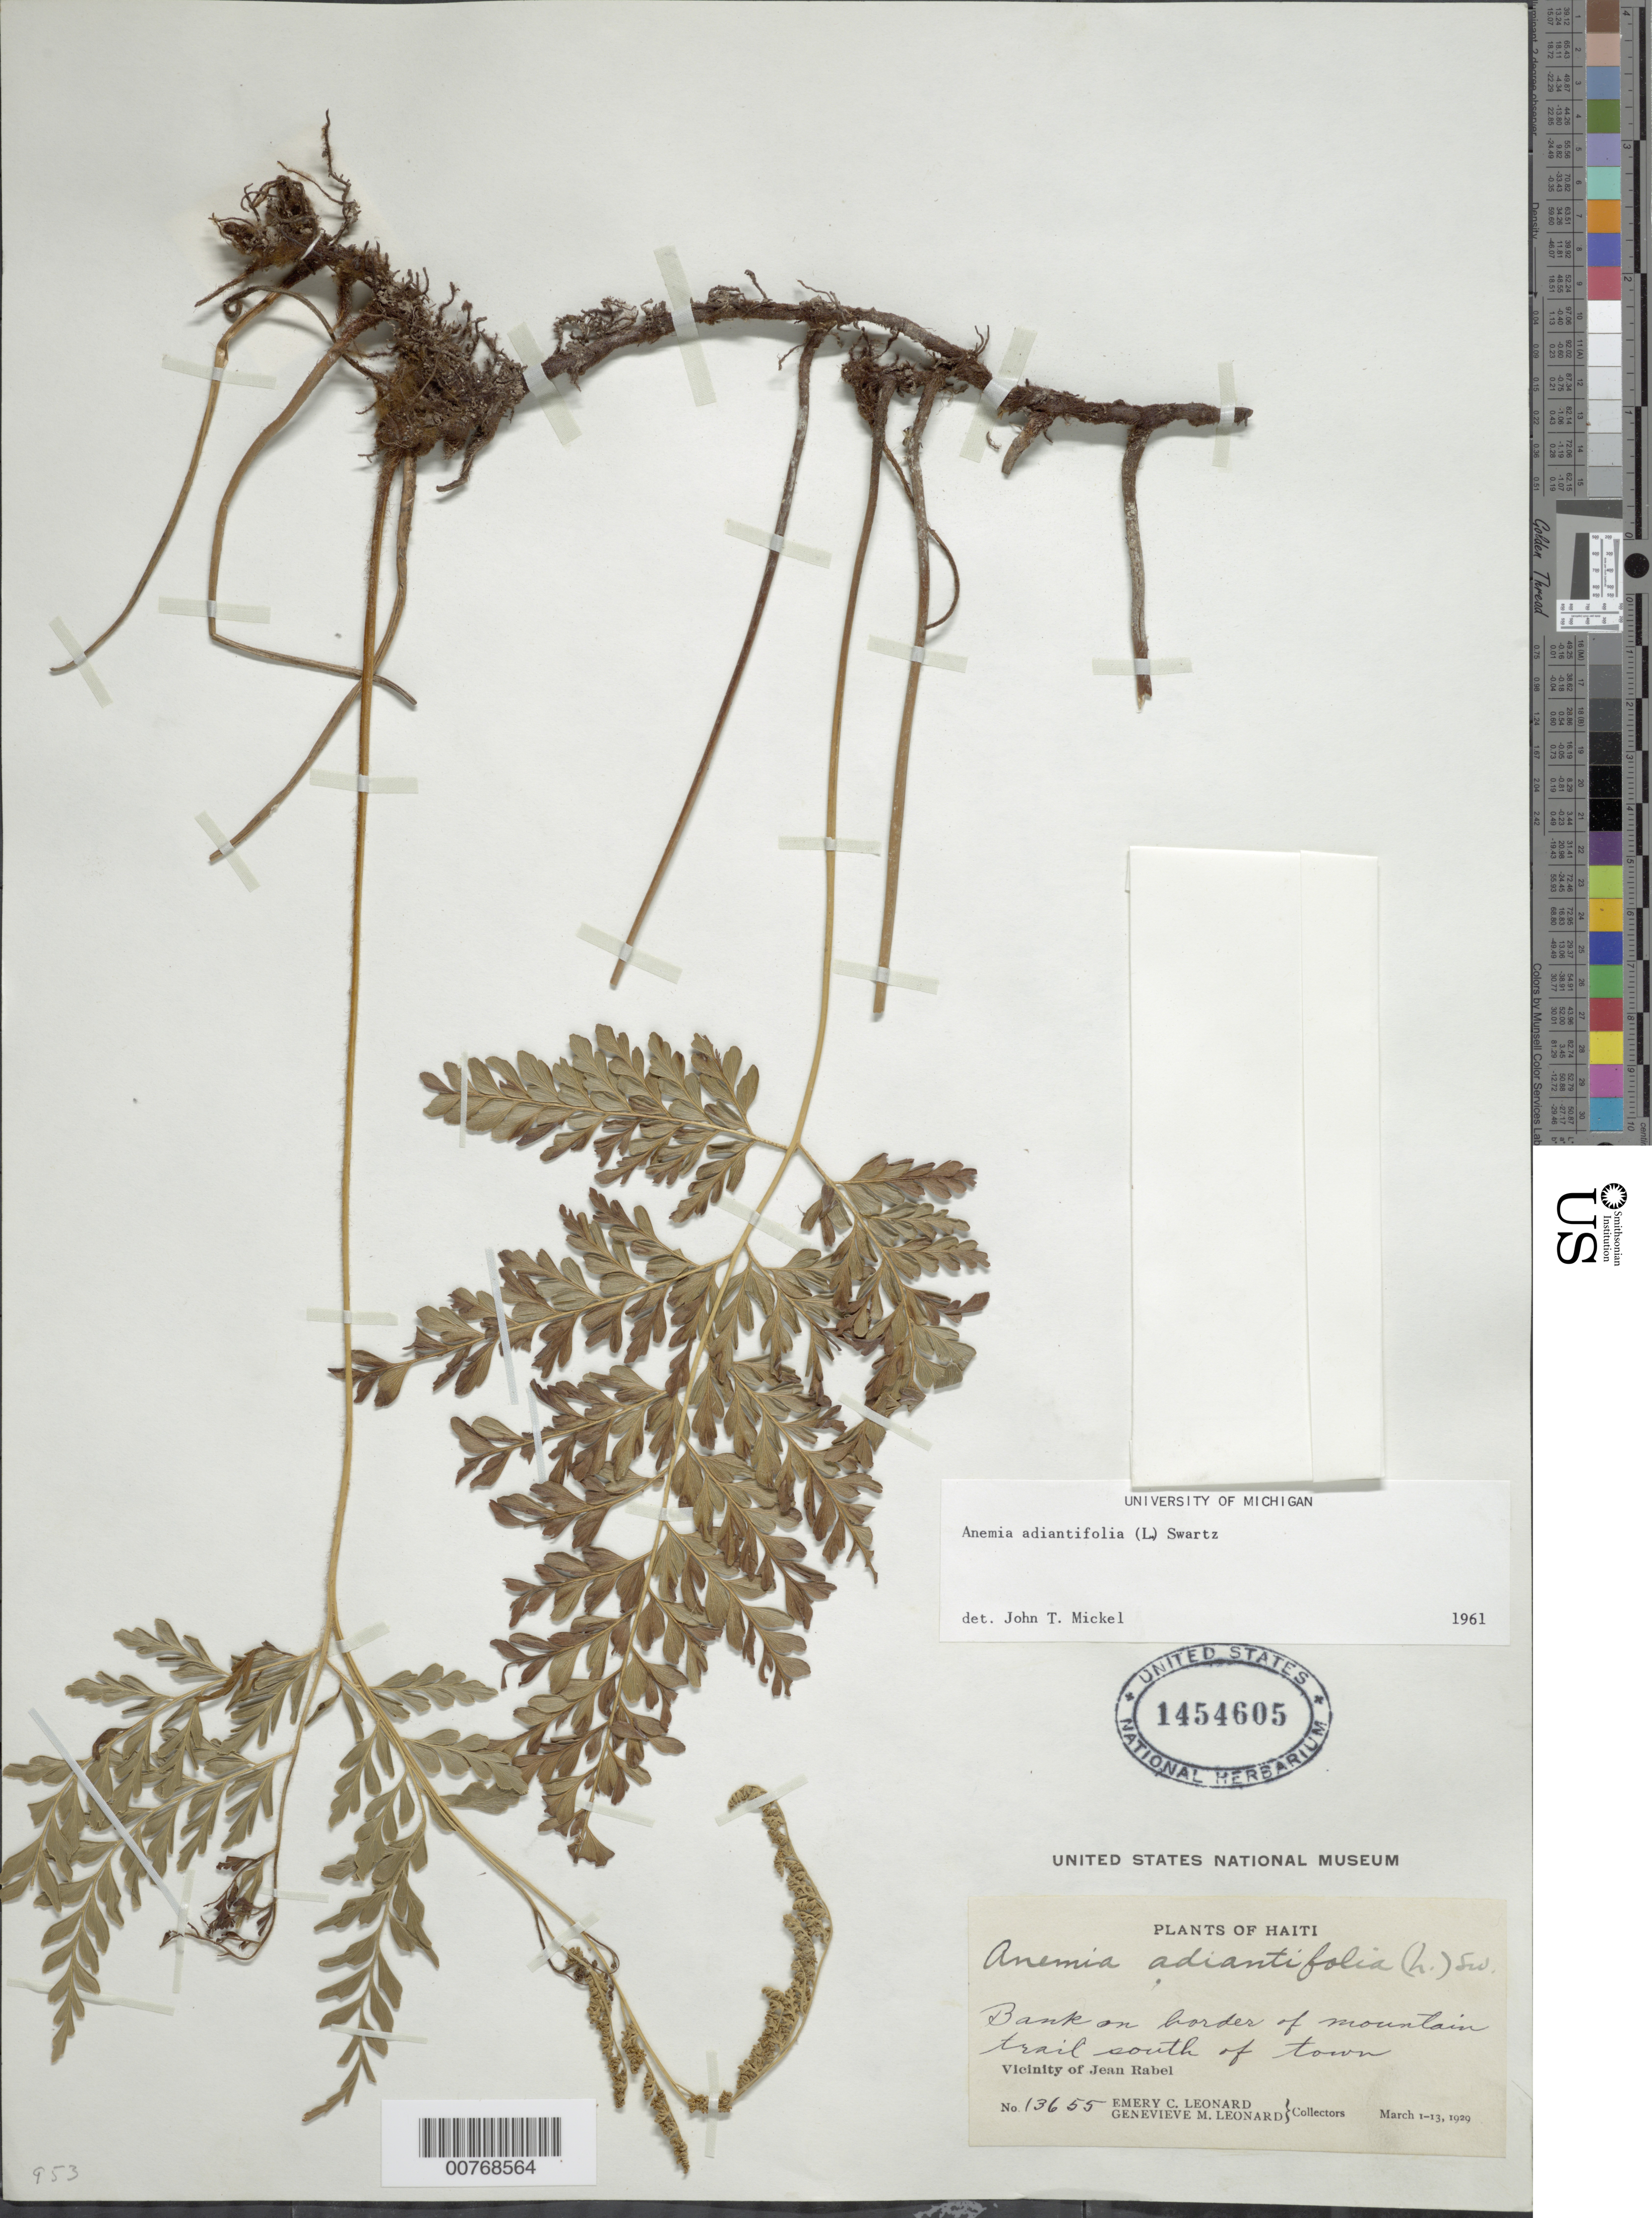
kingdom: Plantae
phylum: Tracheophyta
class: Polypodiopsida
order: Schizaeales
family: Anemiaceae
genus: Anemia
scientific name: Anemia adiantifolia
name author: (L.) Sw.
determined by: Mickel, J. T., (NY), New York Botanical Garden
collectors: E. C. Leonard & G. M. Leonard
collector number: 13655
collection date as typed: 01 Mar 1929 to 13 Mar 1929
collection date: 1929-03-01/1929-03-13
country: Haiti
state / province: Nord-Óuest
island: Hispaniola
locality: Vicinity of Jean Rabel, mountain south of town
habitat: Bank on border of mountain trail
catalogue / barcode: US 1454605